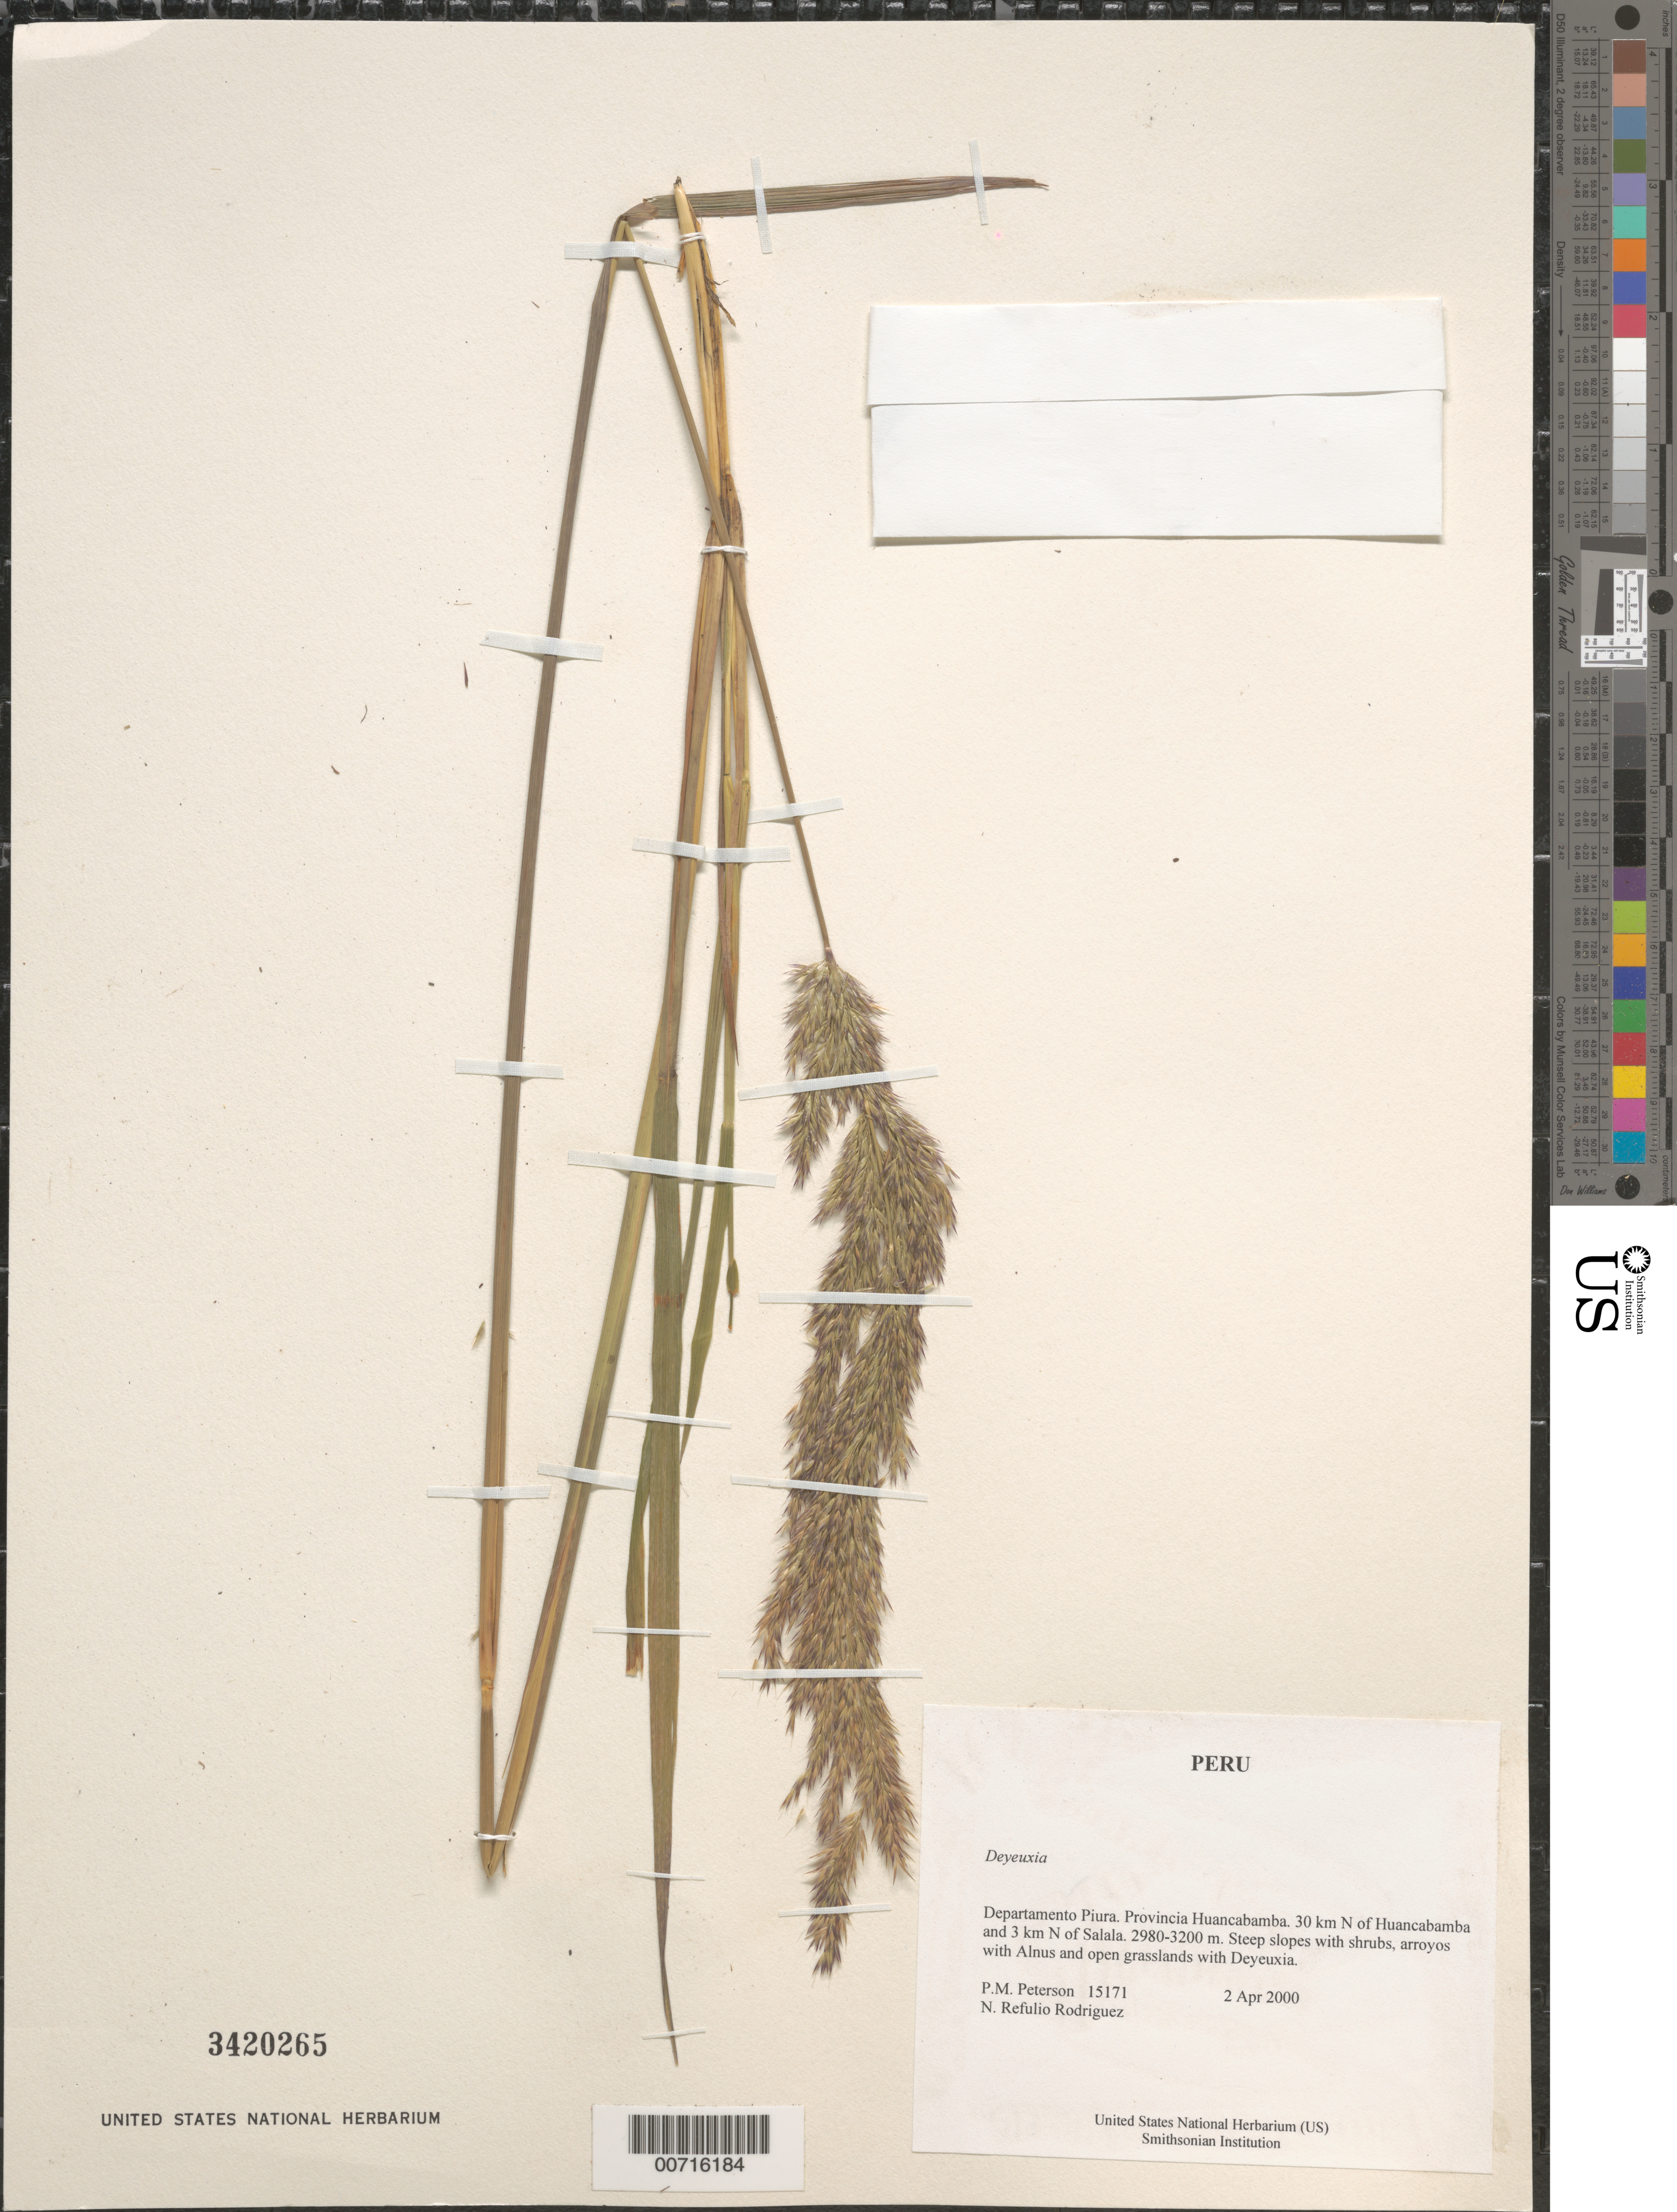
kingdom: Plantae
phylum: Tracheophyta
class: Liliopsida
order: Poales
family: Poaceae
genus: Calamagrostis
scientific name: Calamagrostis sp.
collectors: P. M. Peterson & N. Refulio-Rodríguez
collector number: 15171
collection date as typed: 02 Apr 2000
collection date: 2000-04-02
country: Peru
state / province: Piura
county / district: Huancabamba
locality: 30 km N of Huancabamba and 3 km N of Salala.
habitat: Steep slopes with shrubs, arroyos with Alnus and open grasslands with Deyeuxia.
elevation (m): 2980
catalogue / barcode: US 3420265